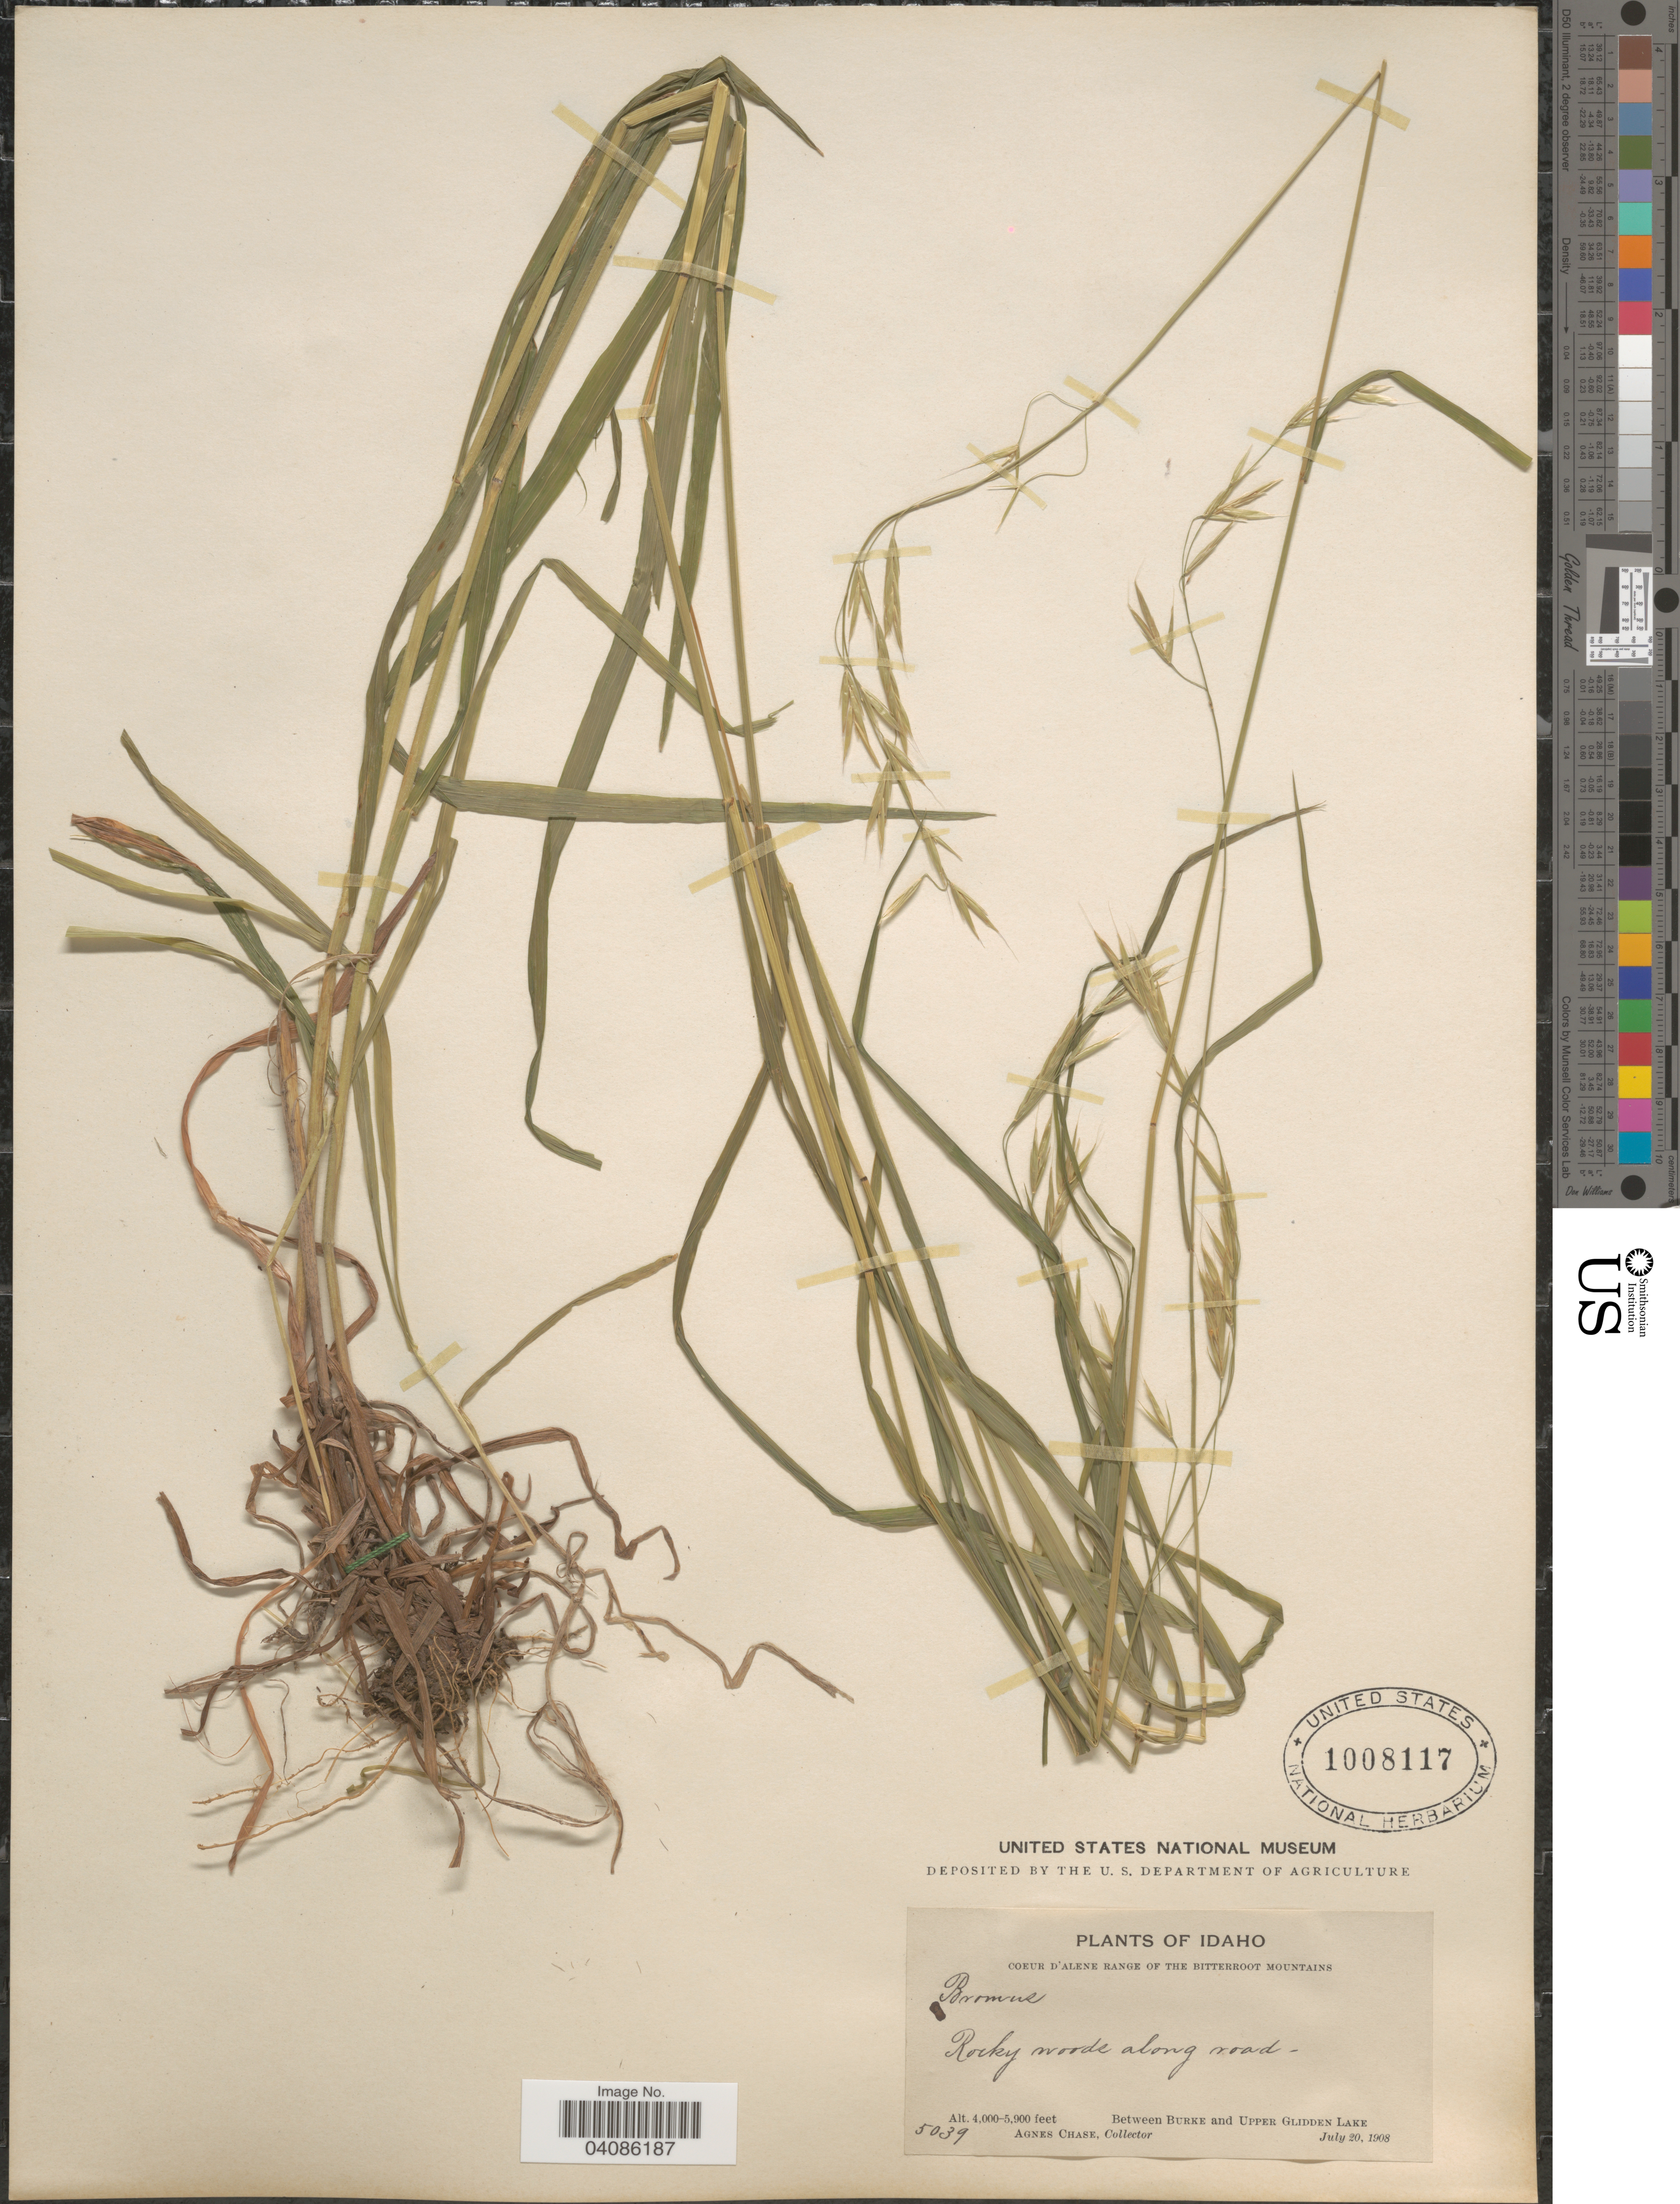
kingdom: Plantae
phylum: Tracheophyta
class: Liliopsida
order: Poales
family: Poaceae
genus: Bromus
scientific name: Bromus texensis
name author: (Shear) Hitchc.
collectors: A. Chase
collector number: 5039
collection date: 1908-07-20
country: United States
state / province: Idaho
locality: Coeur d'Alene Range of the Bitterroot Mountains. Between Burke and Upper Glidden Lake.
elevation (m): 1219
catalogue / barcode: US 1008117